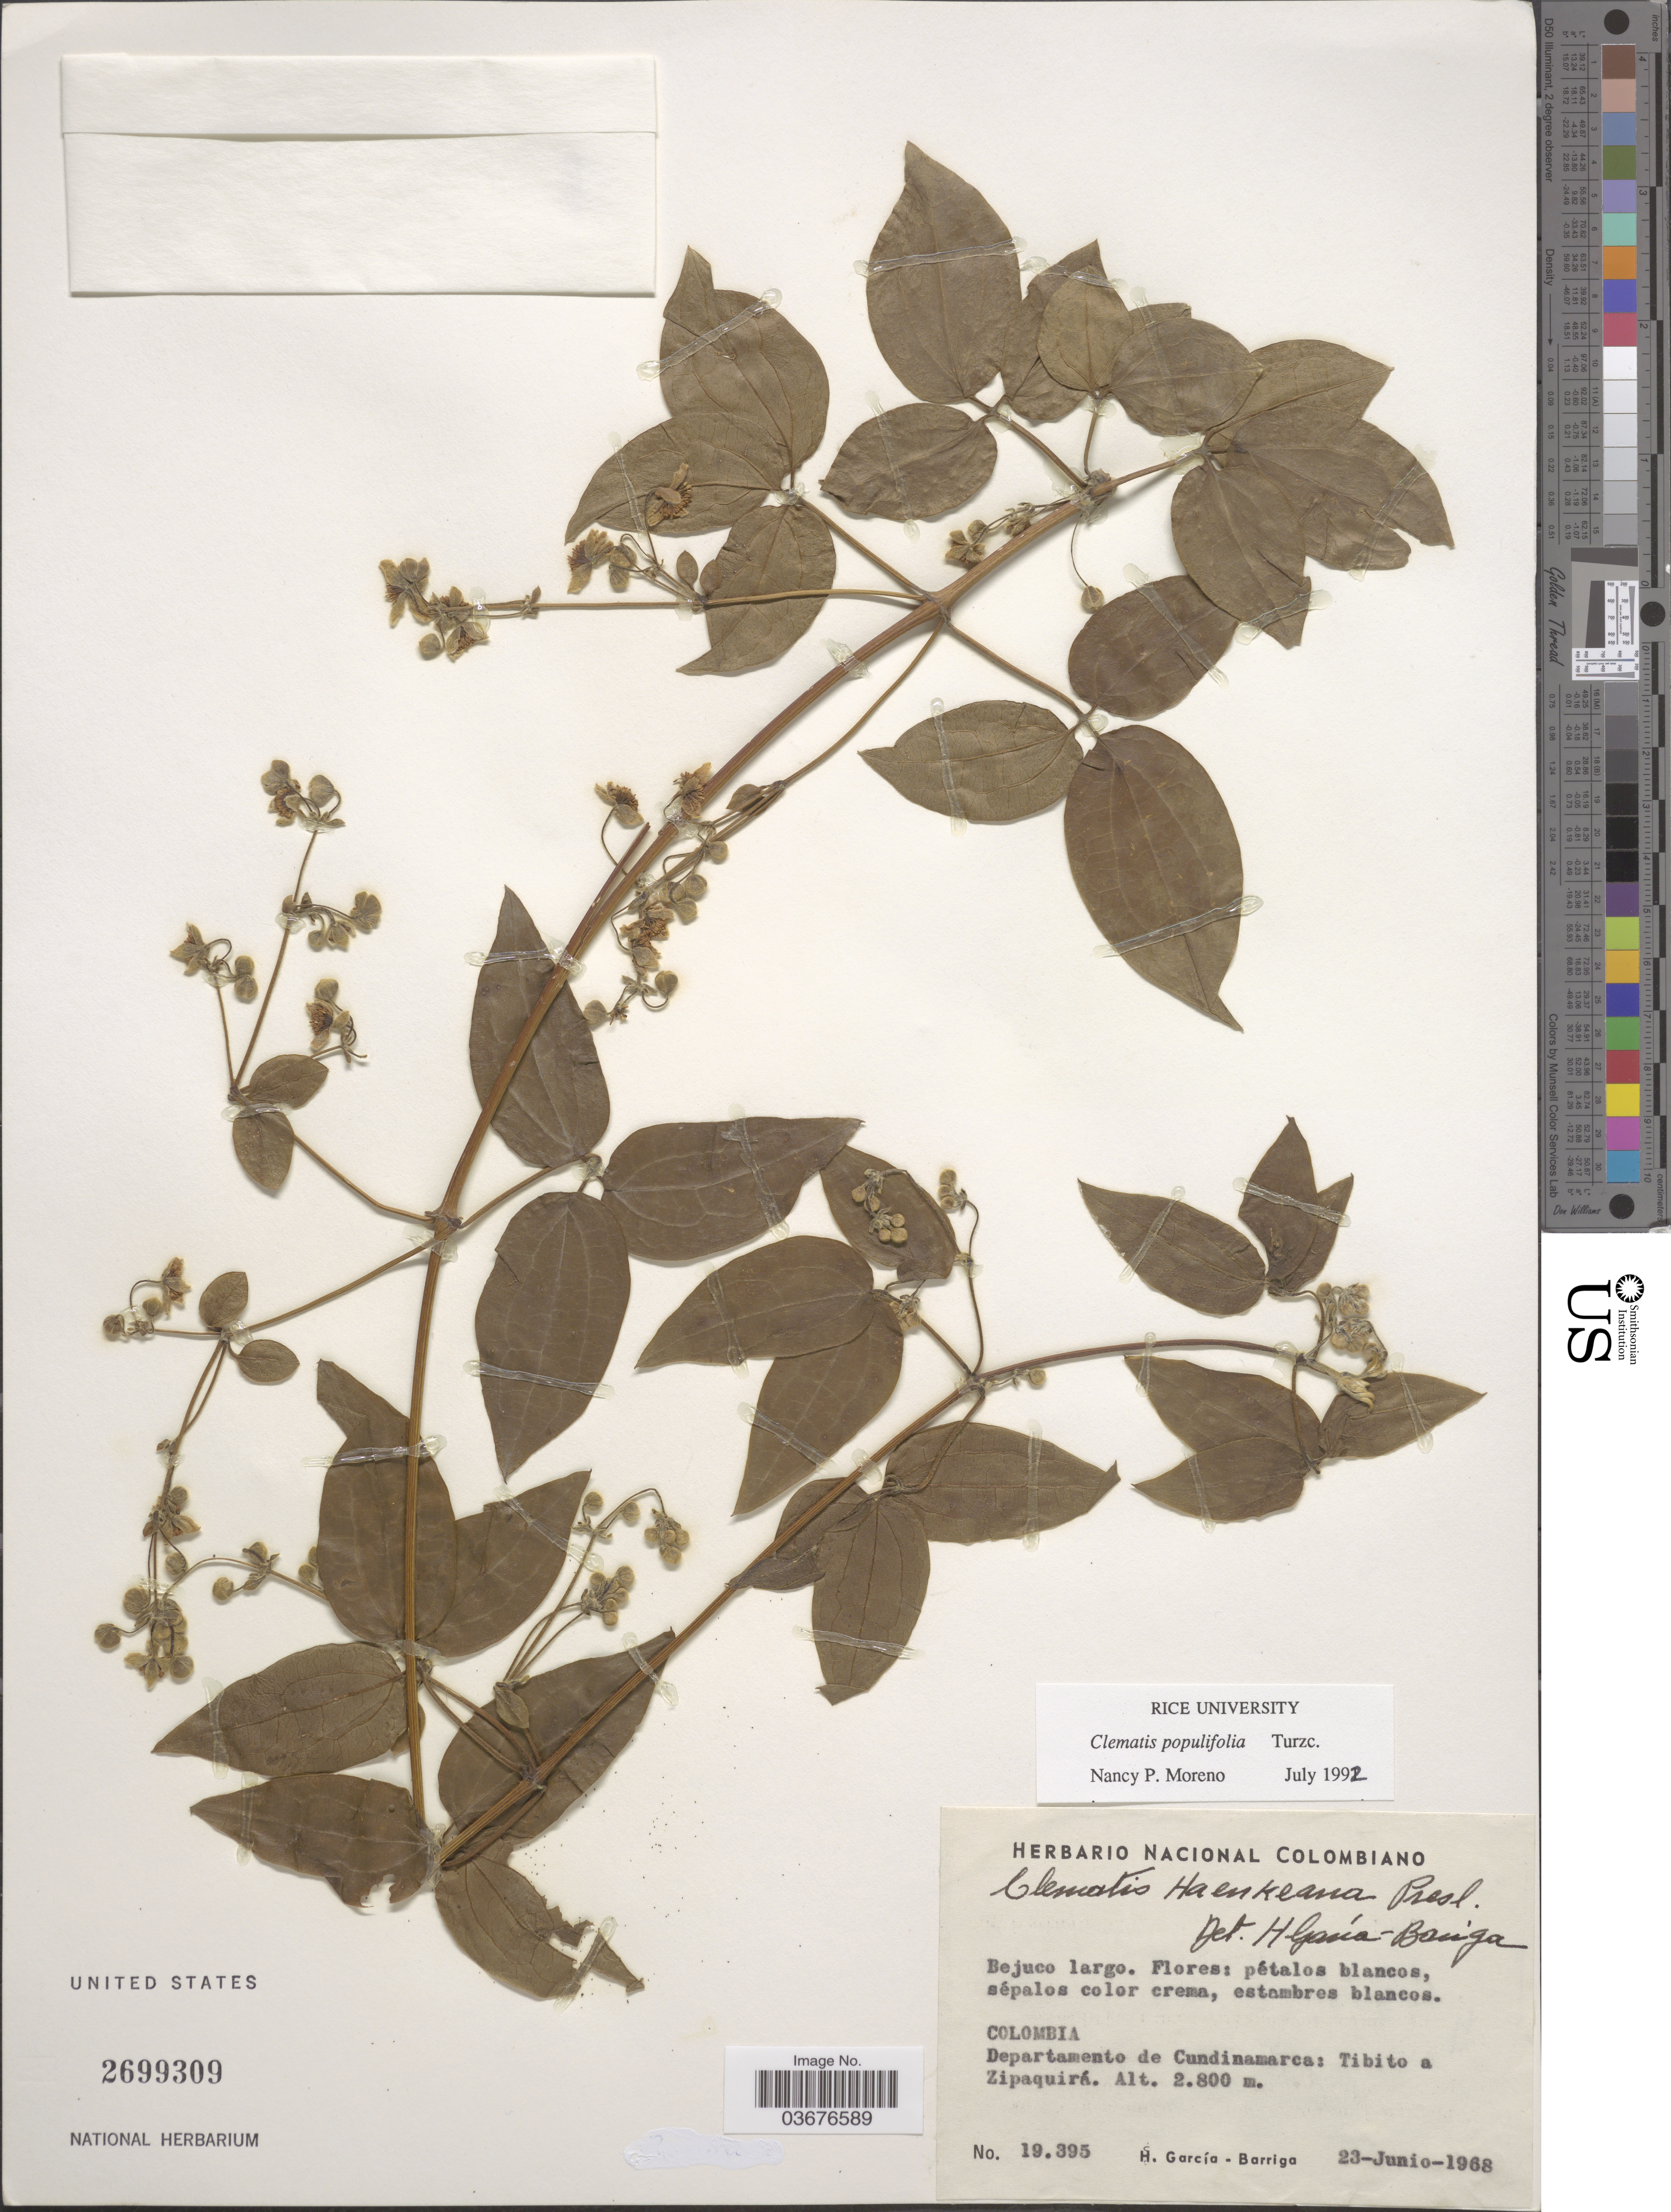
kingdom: Plantae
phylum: Tracheophyta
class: Magnoliopsida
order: Ranunculales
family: Ranunculaceae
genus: Clematis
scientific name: Clematis populifolia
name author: Turcz.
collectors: H. Garcia-Barriga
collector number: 19395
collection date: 1968-06-23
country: Colombia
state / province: Cundinamarca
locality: Departamento de Cundinamarca: Tibito a Zipaquirá.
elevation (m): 2800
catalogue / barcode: US 2699309